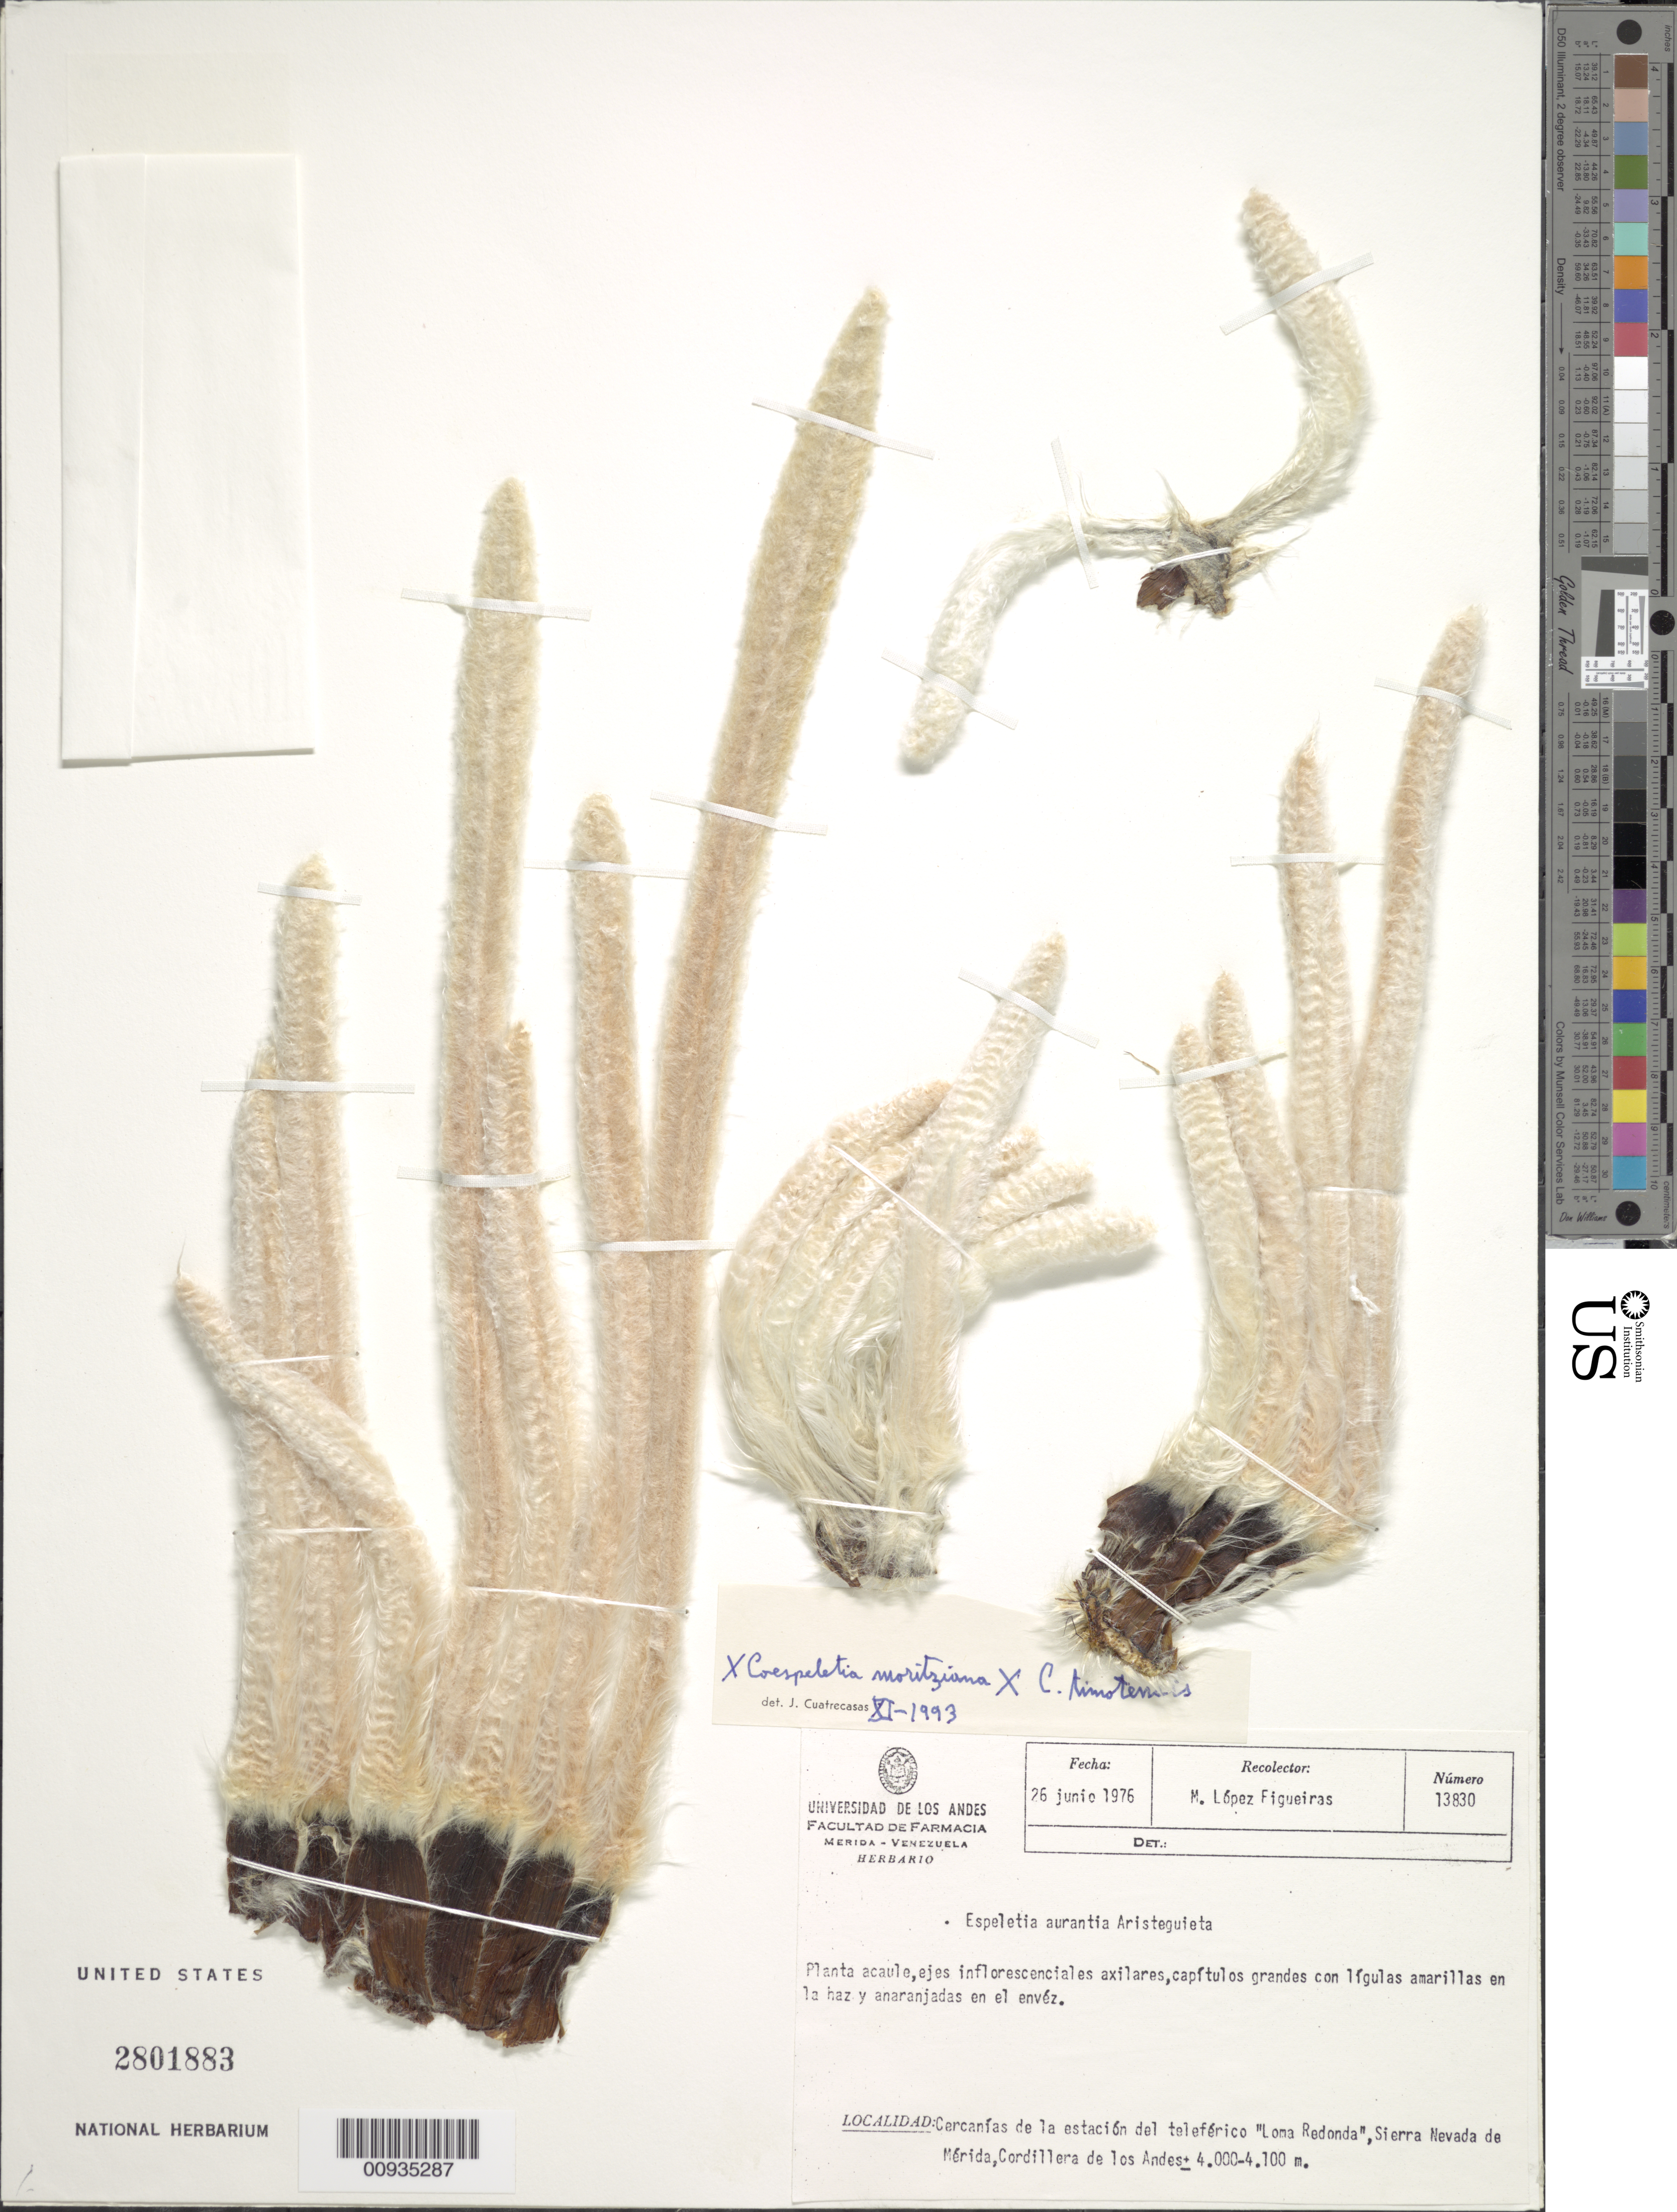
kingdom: Plantae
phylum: Tracheophyta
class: Magnoliopsida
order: Asterales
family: Asteraceae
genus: Coespeletia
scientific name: Coespeletia moritziana x C. timotensis (Cuatrec.) Cuatrec.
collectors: M. López Figueiras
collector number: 13830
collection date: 1976-06-26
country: Venezuela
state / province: Mérida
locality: Cercanias de la estacion del teferico "Loma Redonda", Sierra Nevada de Merida, Cordillera de los Andes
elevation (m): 4000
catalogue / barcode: US 2801883